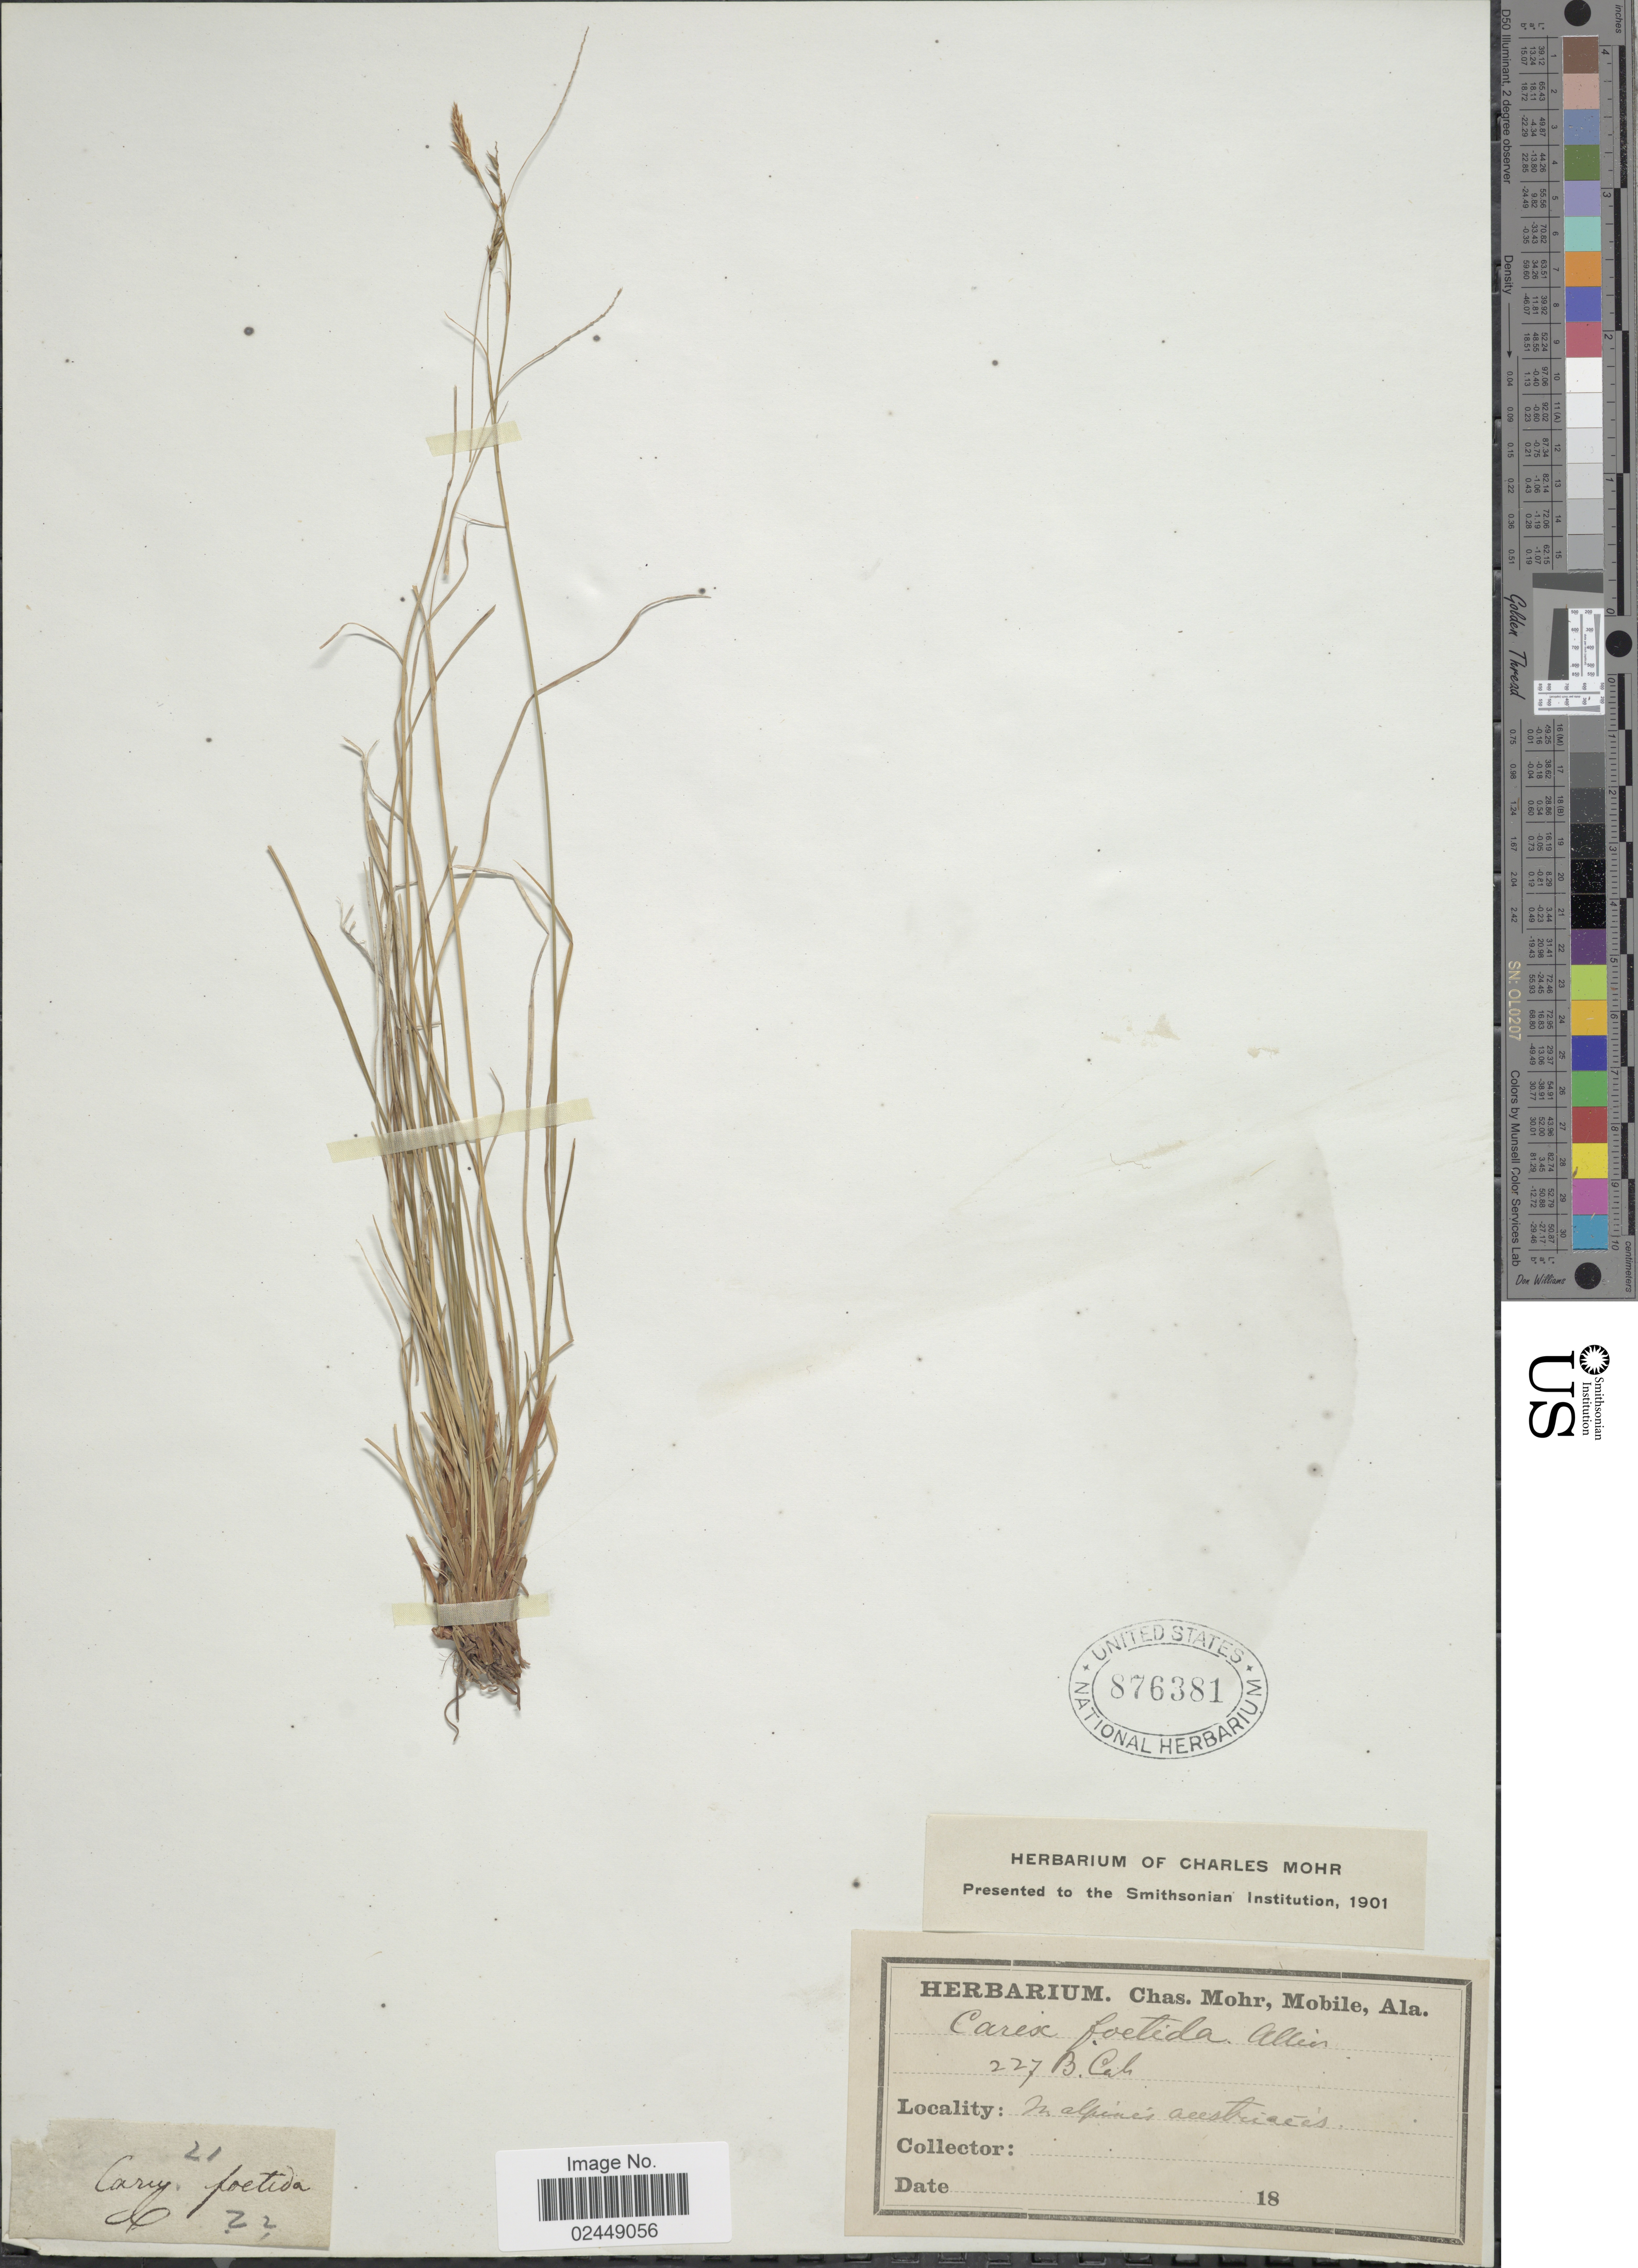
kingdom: Plantae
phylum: Tracheophyta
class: Liliopsida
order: Poales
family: Cyperaceae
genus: Carex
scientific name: Carex foetida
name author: All.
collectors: ex herb. C. Mohr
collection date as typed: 18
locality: In alpines acestriacés [interpreted]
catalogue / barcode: US 876381